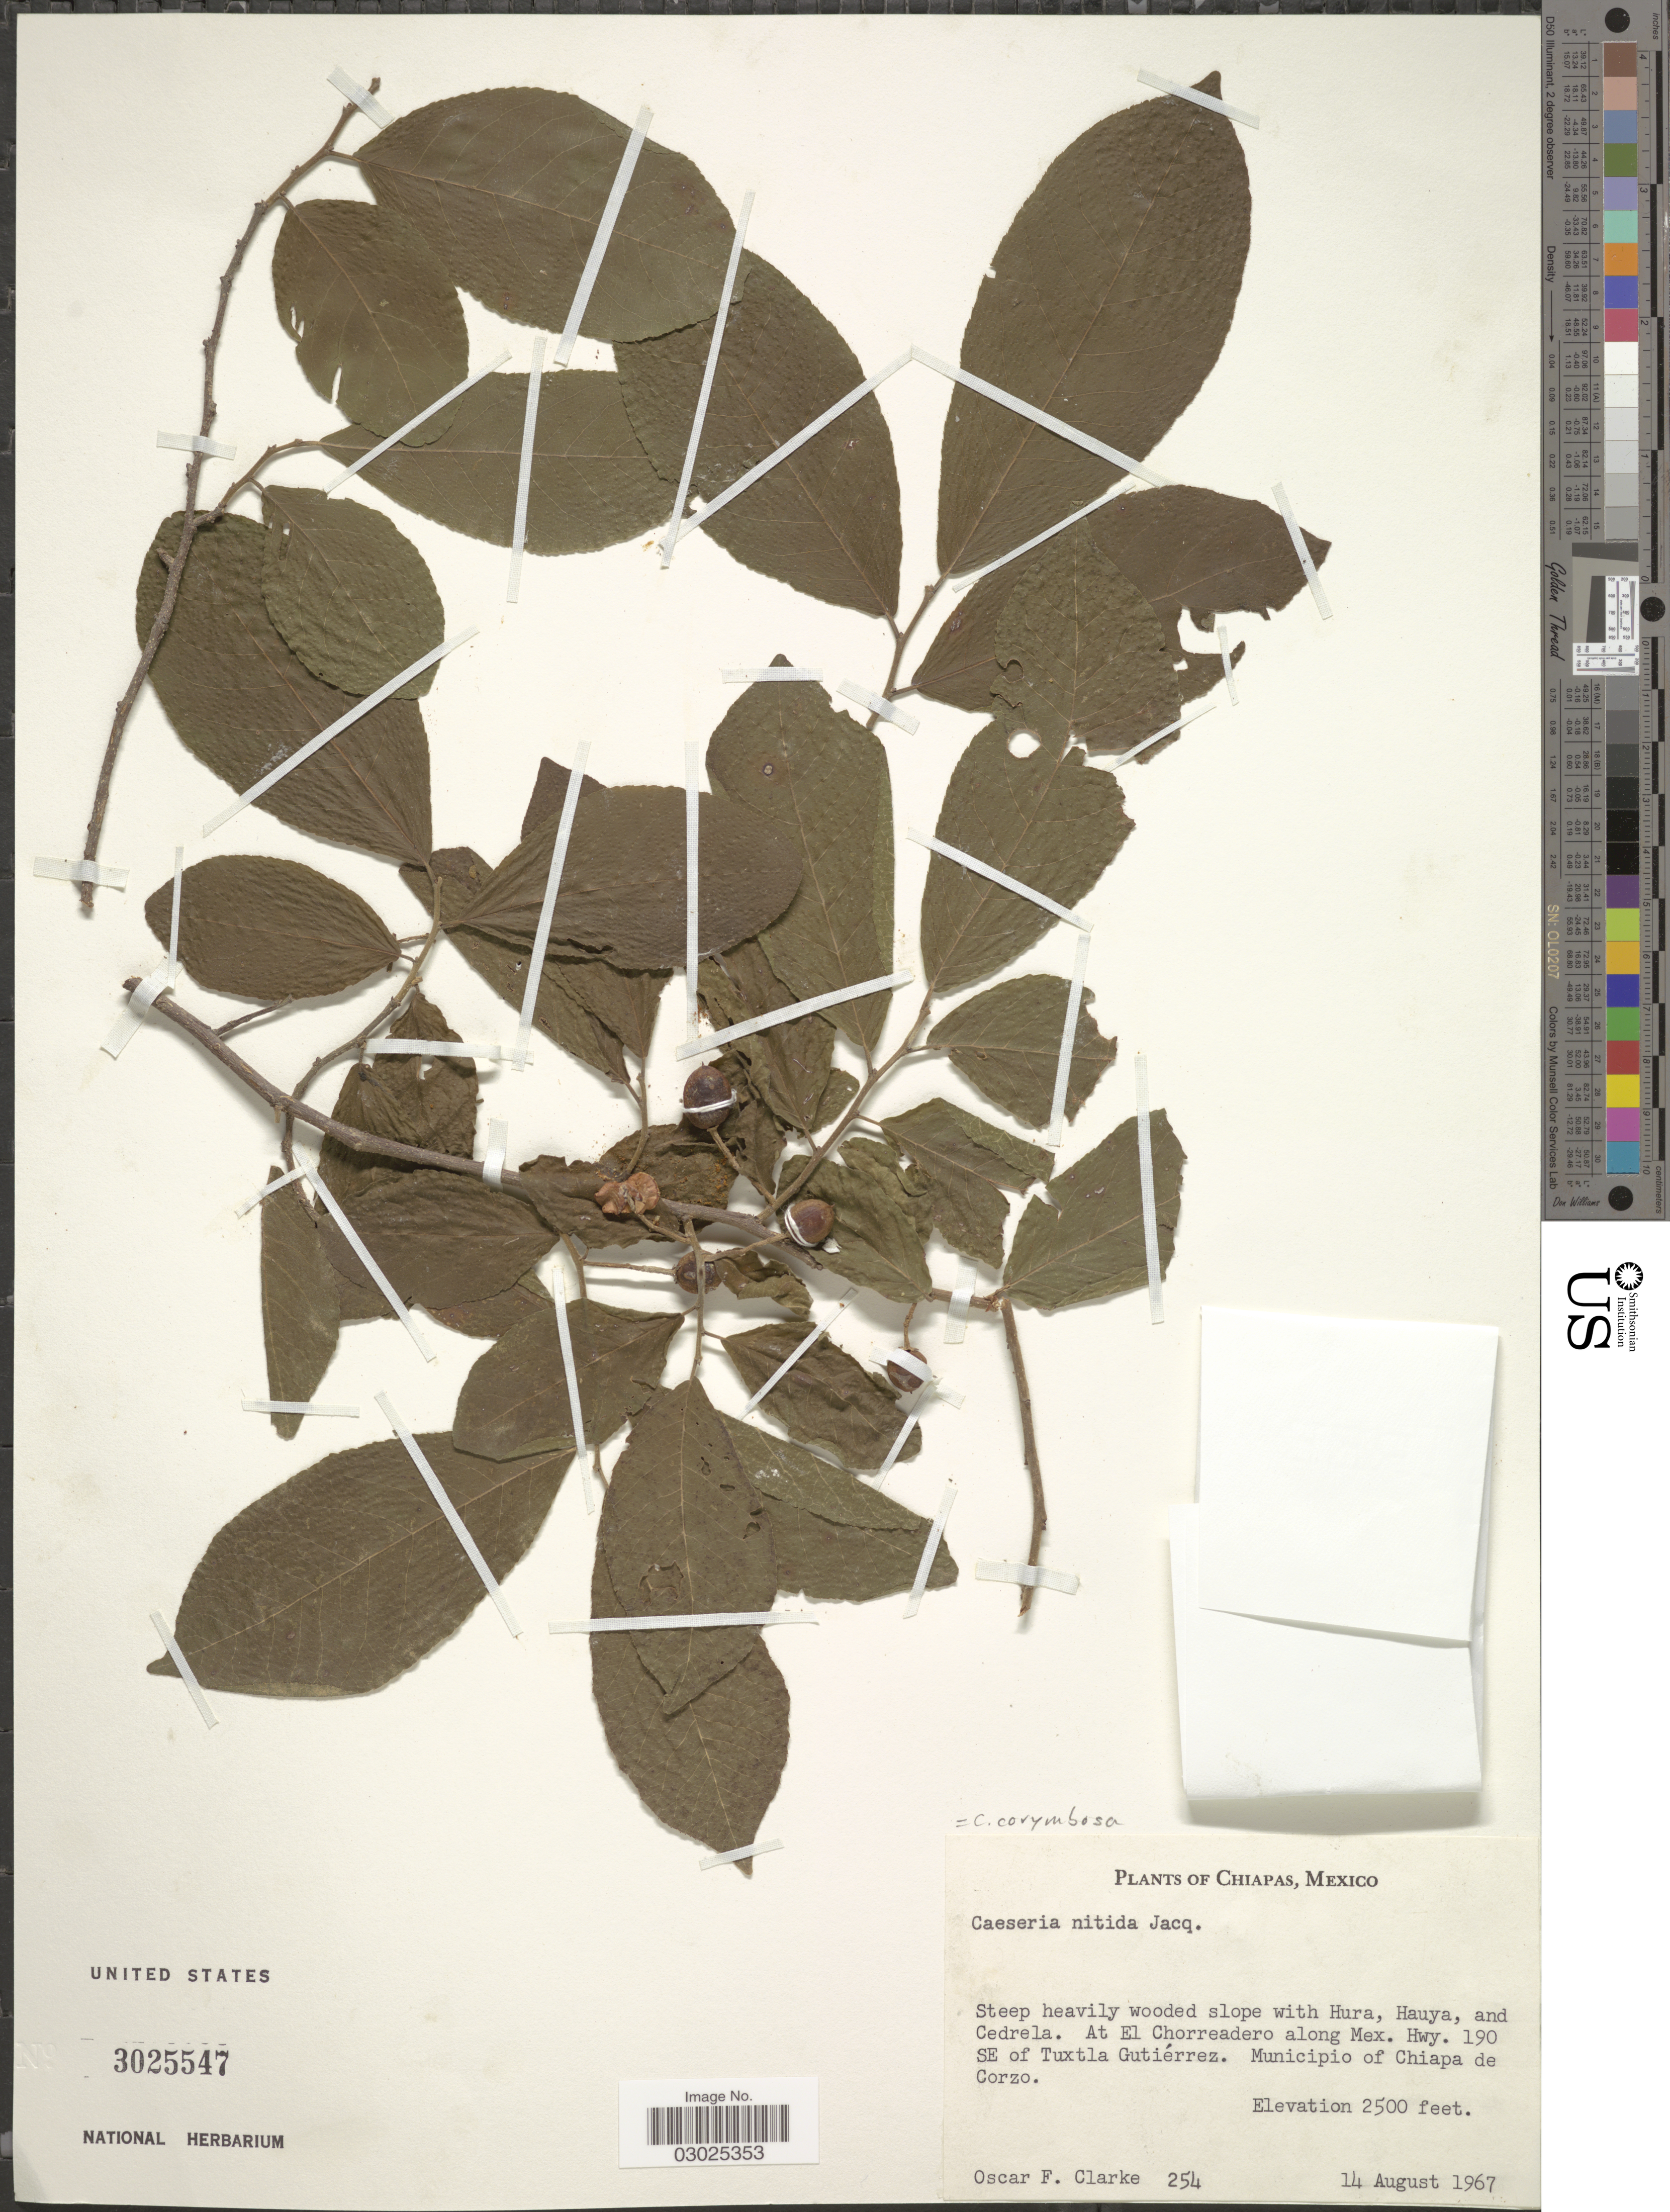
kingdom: Plantae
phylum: Tracheophyta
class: Magnoliopsida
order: Malpighiales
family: Salicaceae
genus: Casearia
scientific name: Casearia corymbosa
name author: Kunth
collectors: O. F. Clarke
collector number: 254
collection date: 1967-08-14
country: Mexico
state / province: Chiapas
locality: At El Chorreadero along Mex. Hwy. 190 SE of Tuxtla Gutiérrez. Municipio of Chiapa de Corzo.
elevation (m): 762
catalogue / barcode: US 3025547